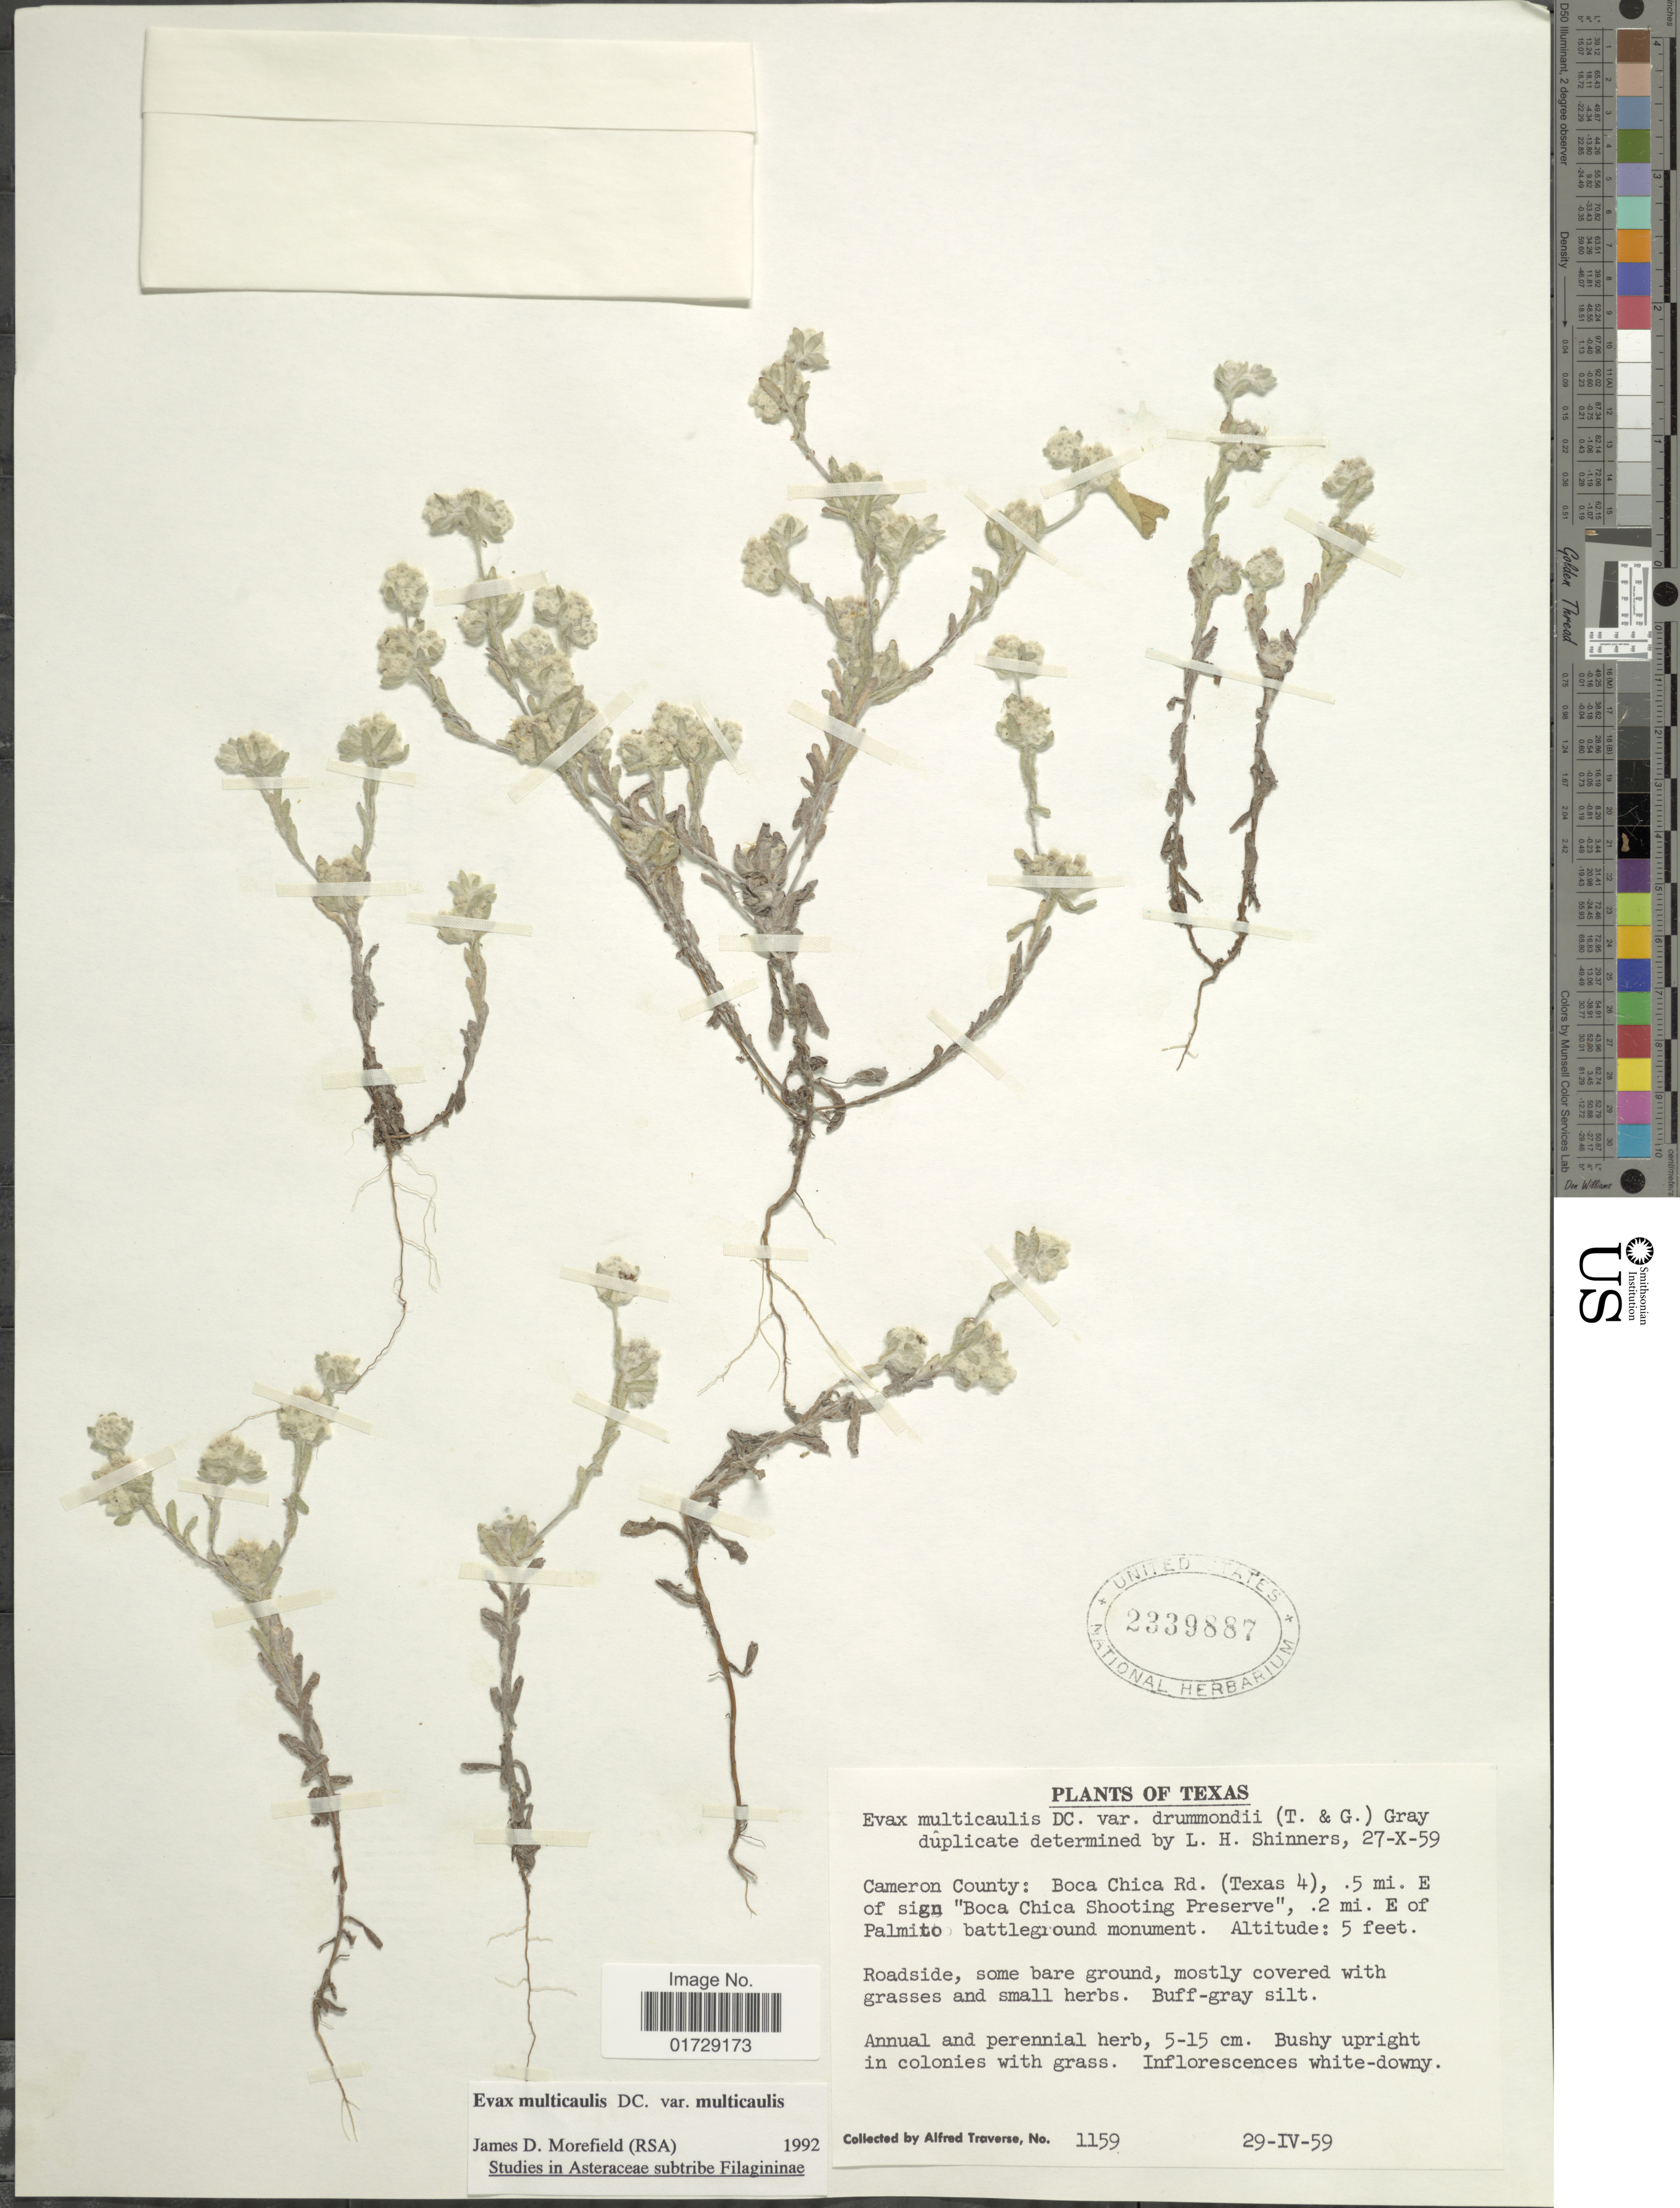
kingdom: Plantae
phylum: Tracheophyta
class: Magnoliopsida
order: Asterales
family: Asteraceae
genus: Evax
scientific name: Evax multicaulis var. multicaulis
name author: DC.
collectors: A. Traverse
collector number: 1159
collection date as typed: Transcribed d/m/y: 29/4/59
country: United States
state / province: Texas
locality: Cameron County: Boca Chica Rd. (Texas 4), 5 mi. E of sign "Boca Chica Shooting Preserve", 2 mi. E of Palmito battleground monument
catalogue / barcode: US 2339887